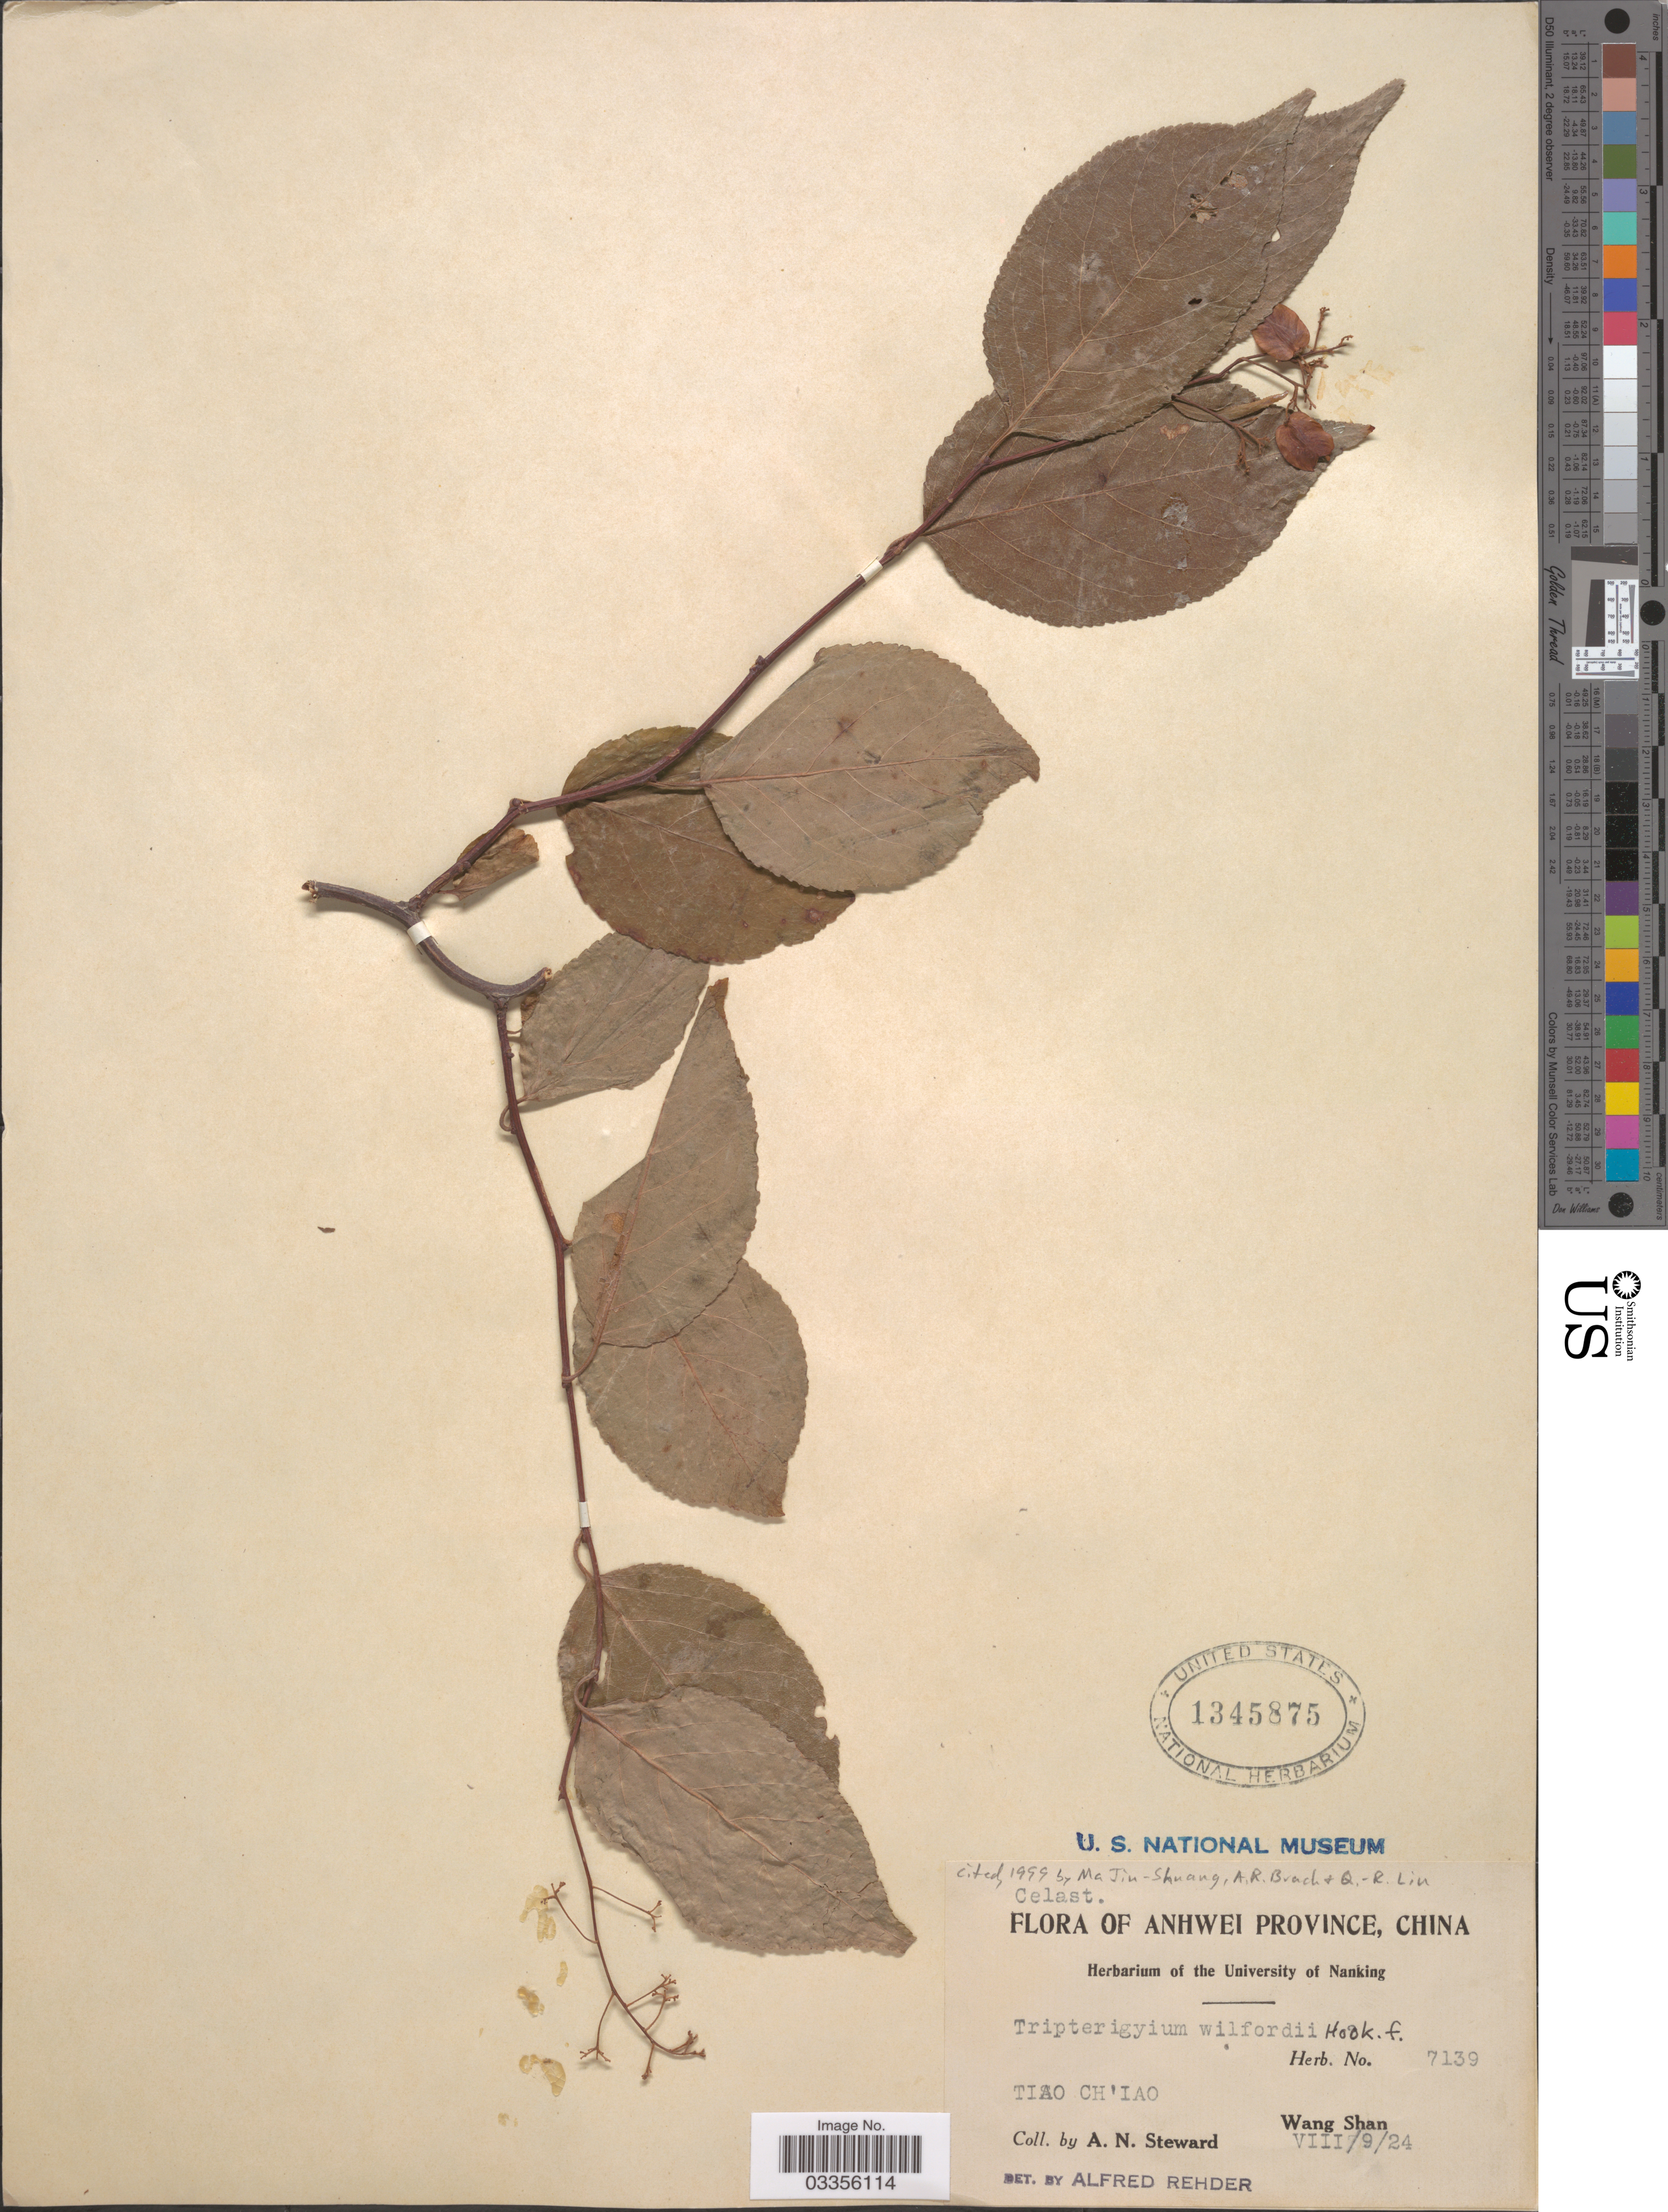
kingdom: Plantae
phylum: Tracheophyta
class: Magnoliopsida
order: Celastrales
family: Celastraceae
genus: Tripterygium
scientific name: Tripterygium wilfordii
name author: Hook. f.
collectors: A. N. Steward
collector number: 7139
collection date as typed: Transcribed d/m/y: 9/8/24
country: China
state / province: Anhui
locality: Anhwei Province. Tiao Ch'iao.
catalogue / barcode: US 1345875